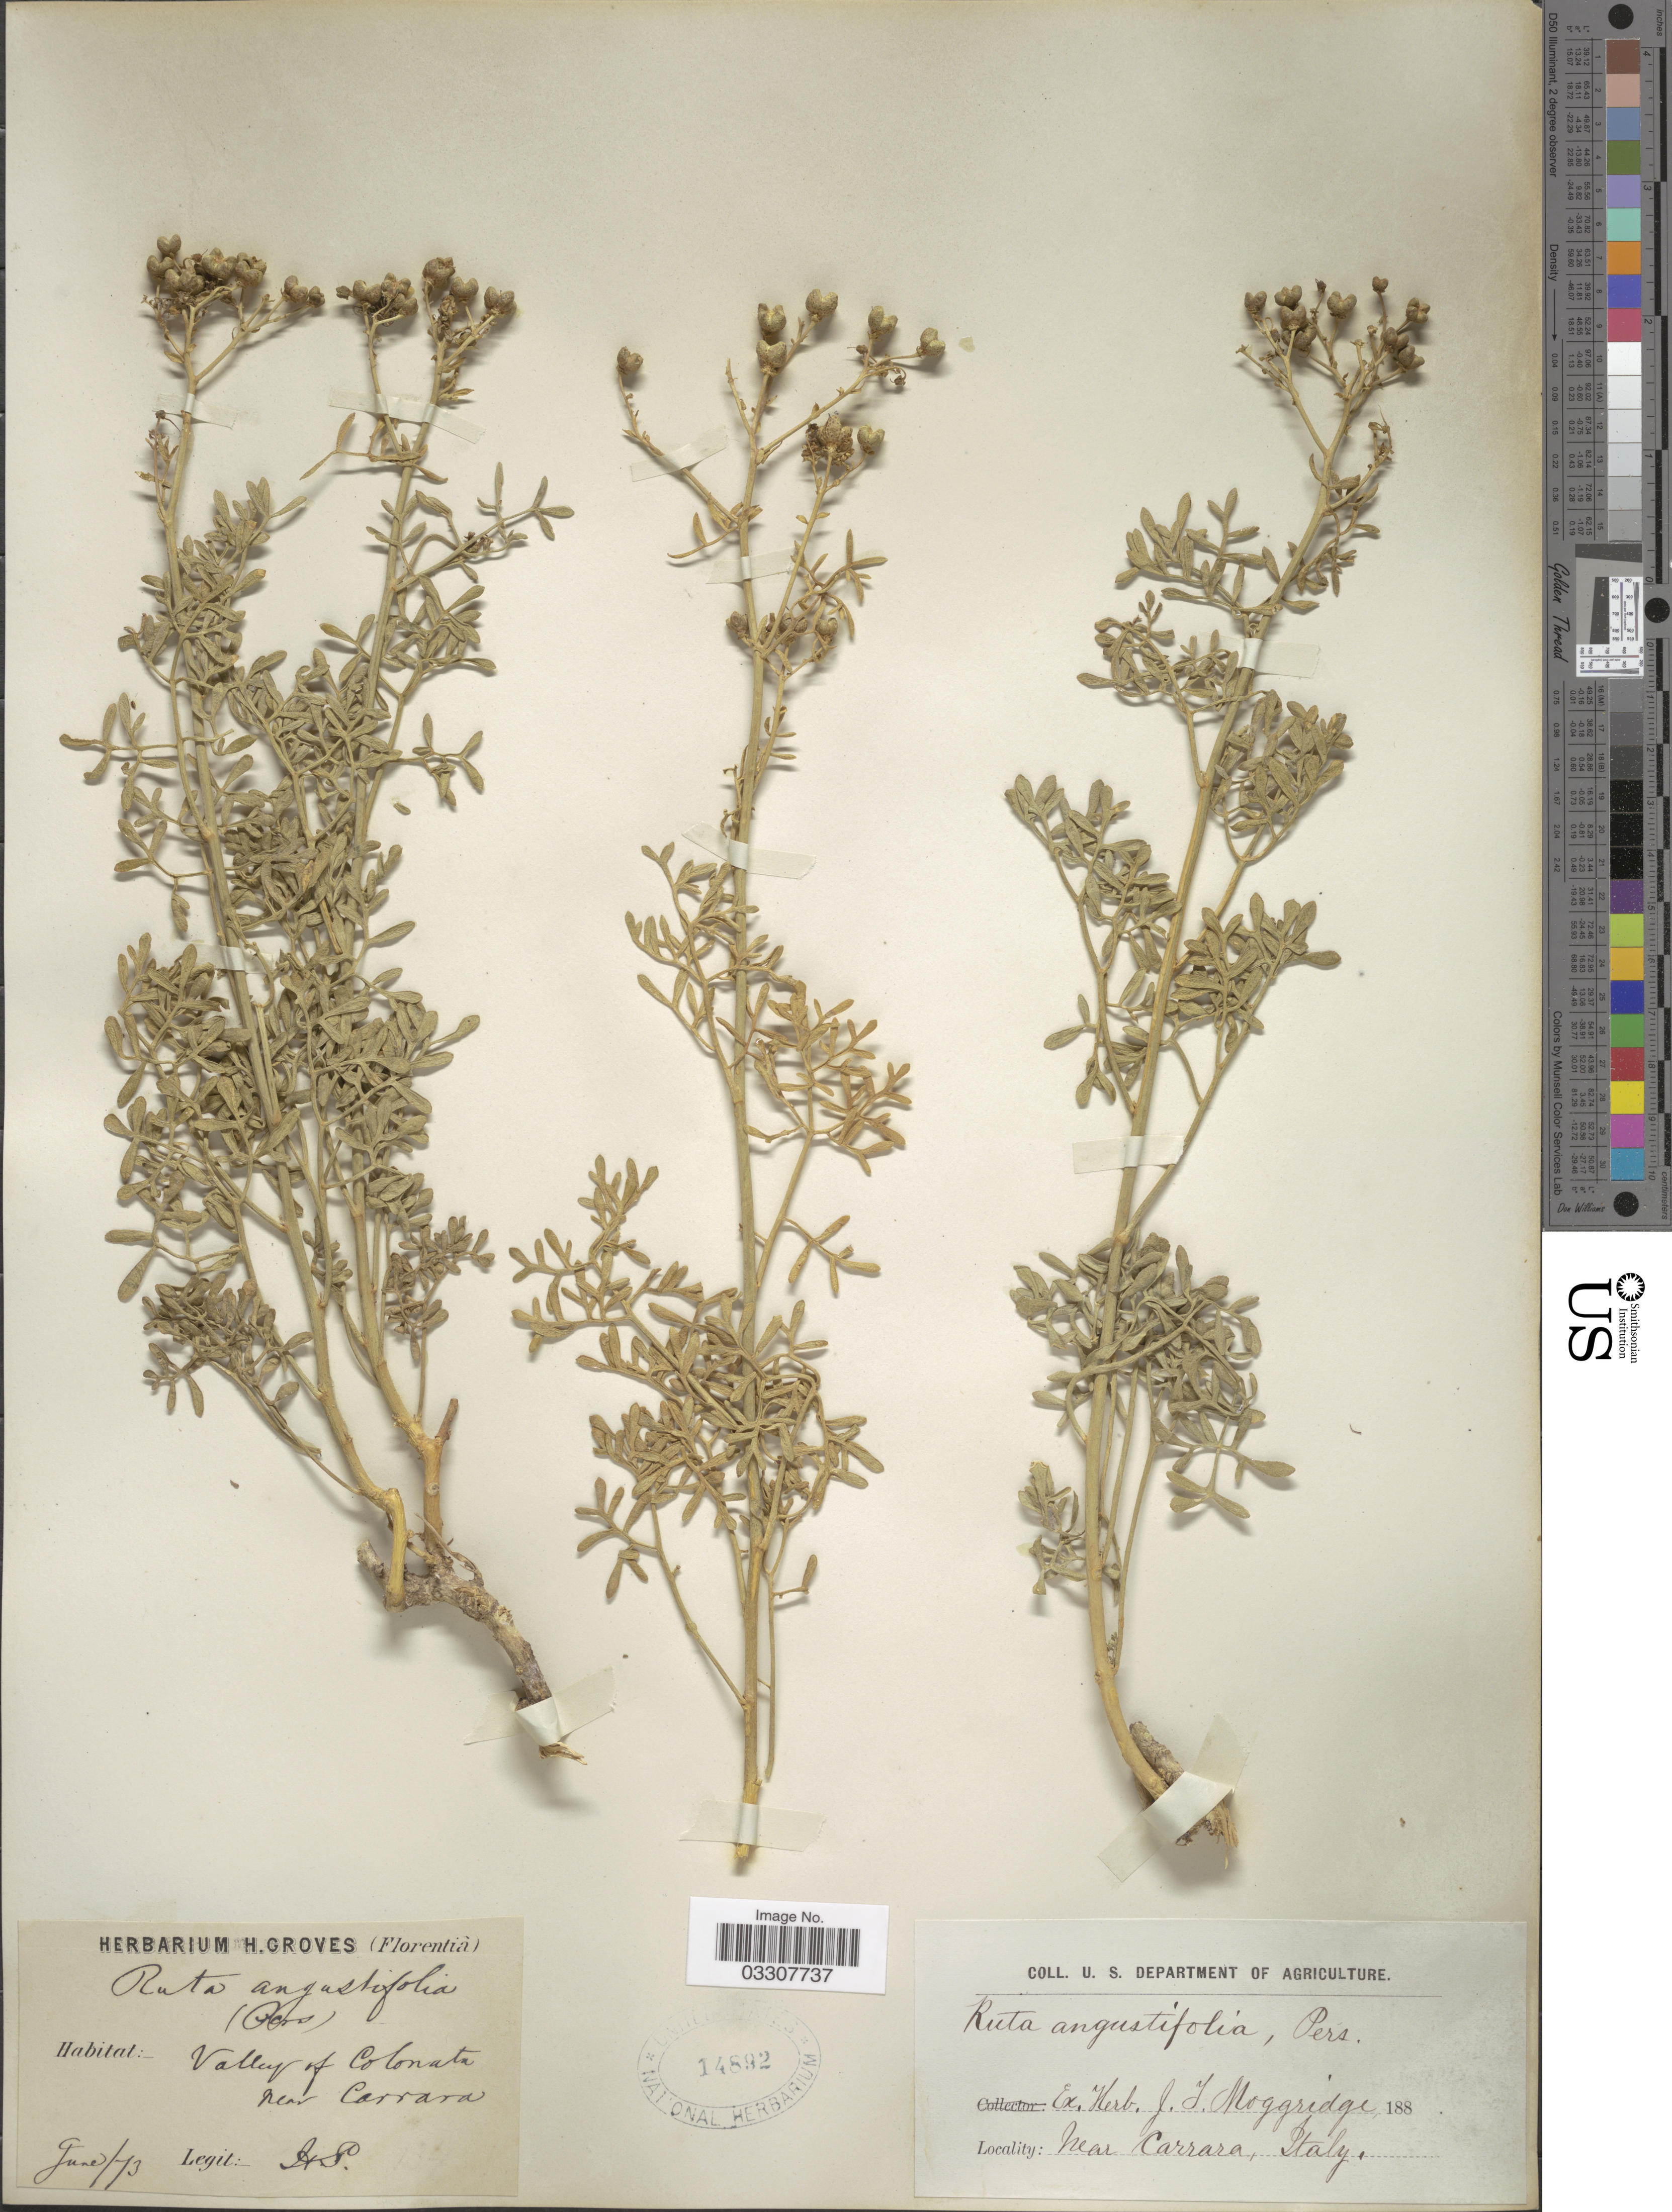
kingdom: Plantae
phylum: Tracheophyta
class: Magnoliopsida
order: Sapindales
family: Rutaceae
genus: Ruta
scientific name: Ruta angustifolia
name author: Pers.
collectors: H. Groves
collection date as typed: Transcribed d/m/y: /6/73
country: Italy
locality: Valley of Colonata near Carrara.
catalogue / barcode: US 14892